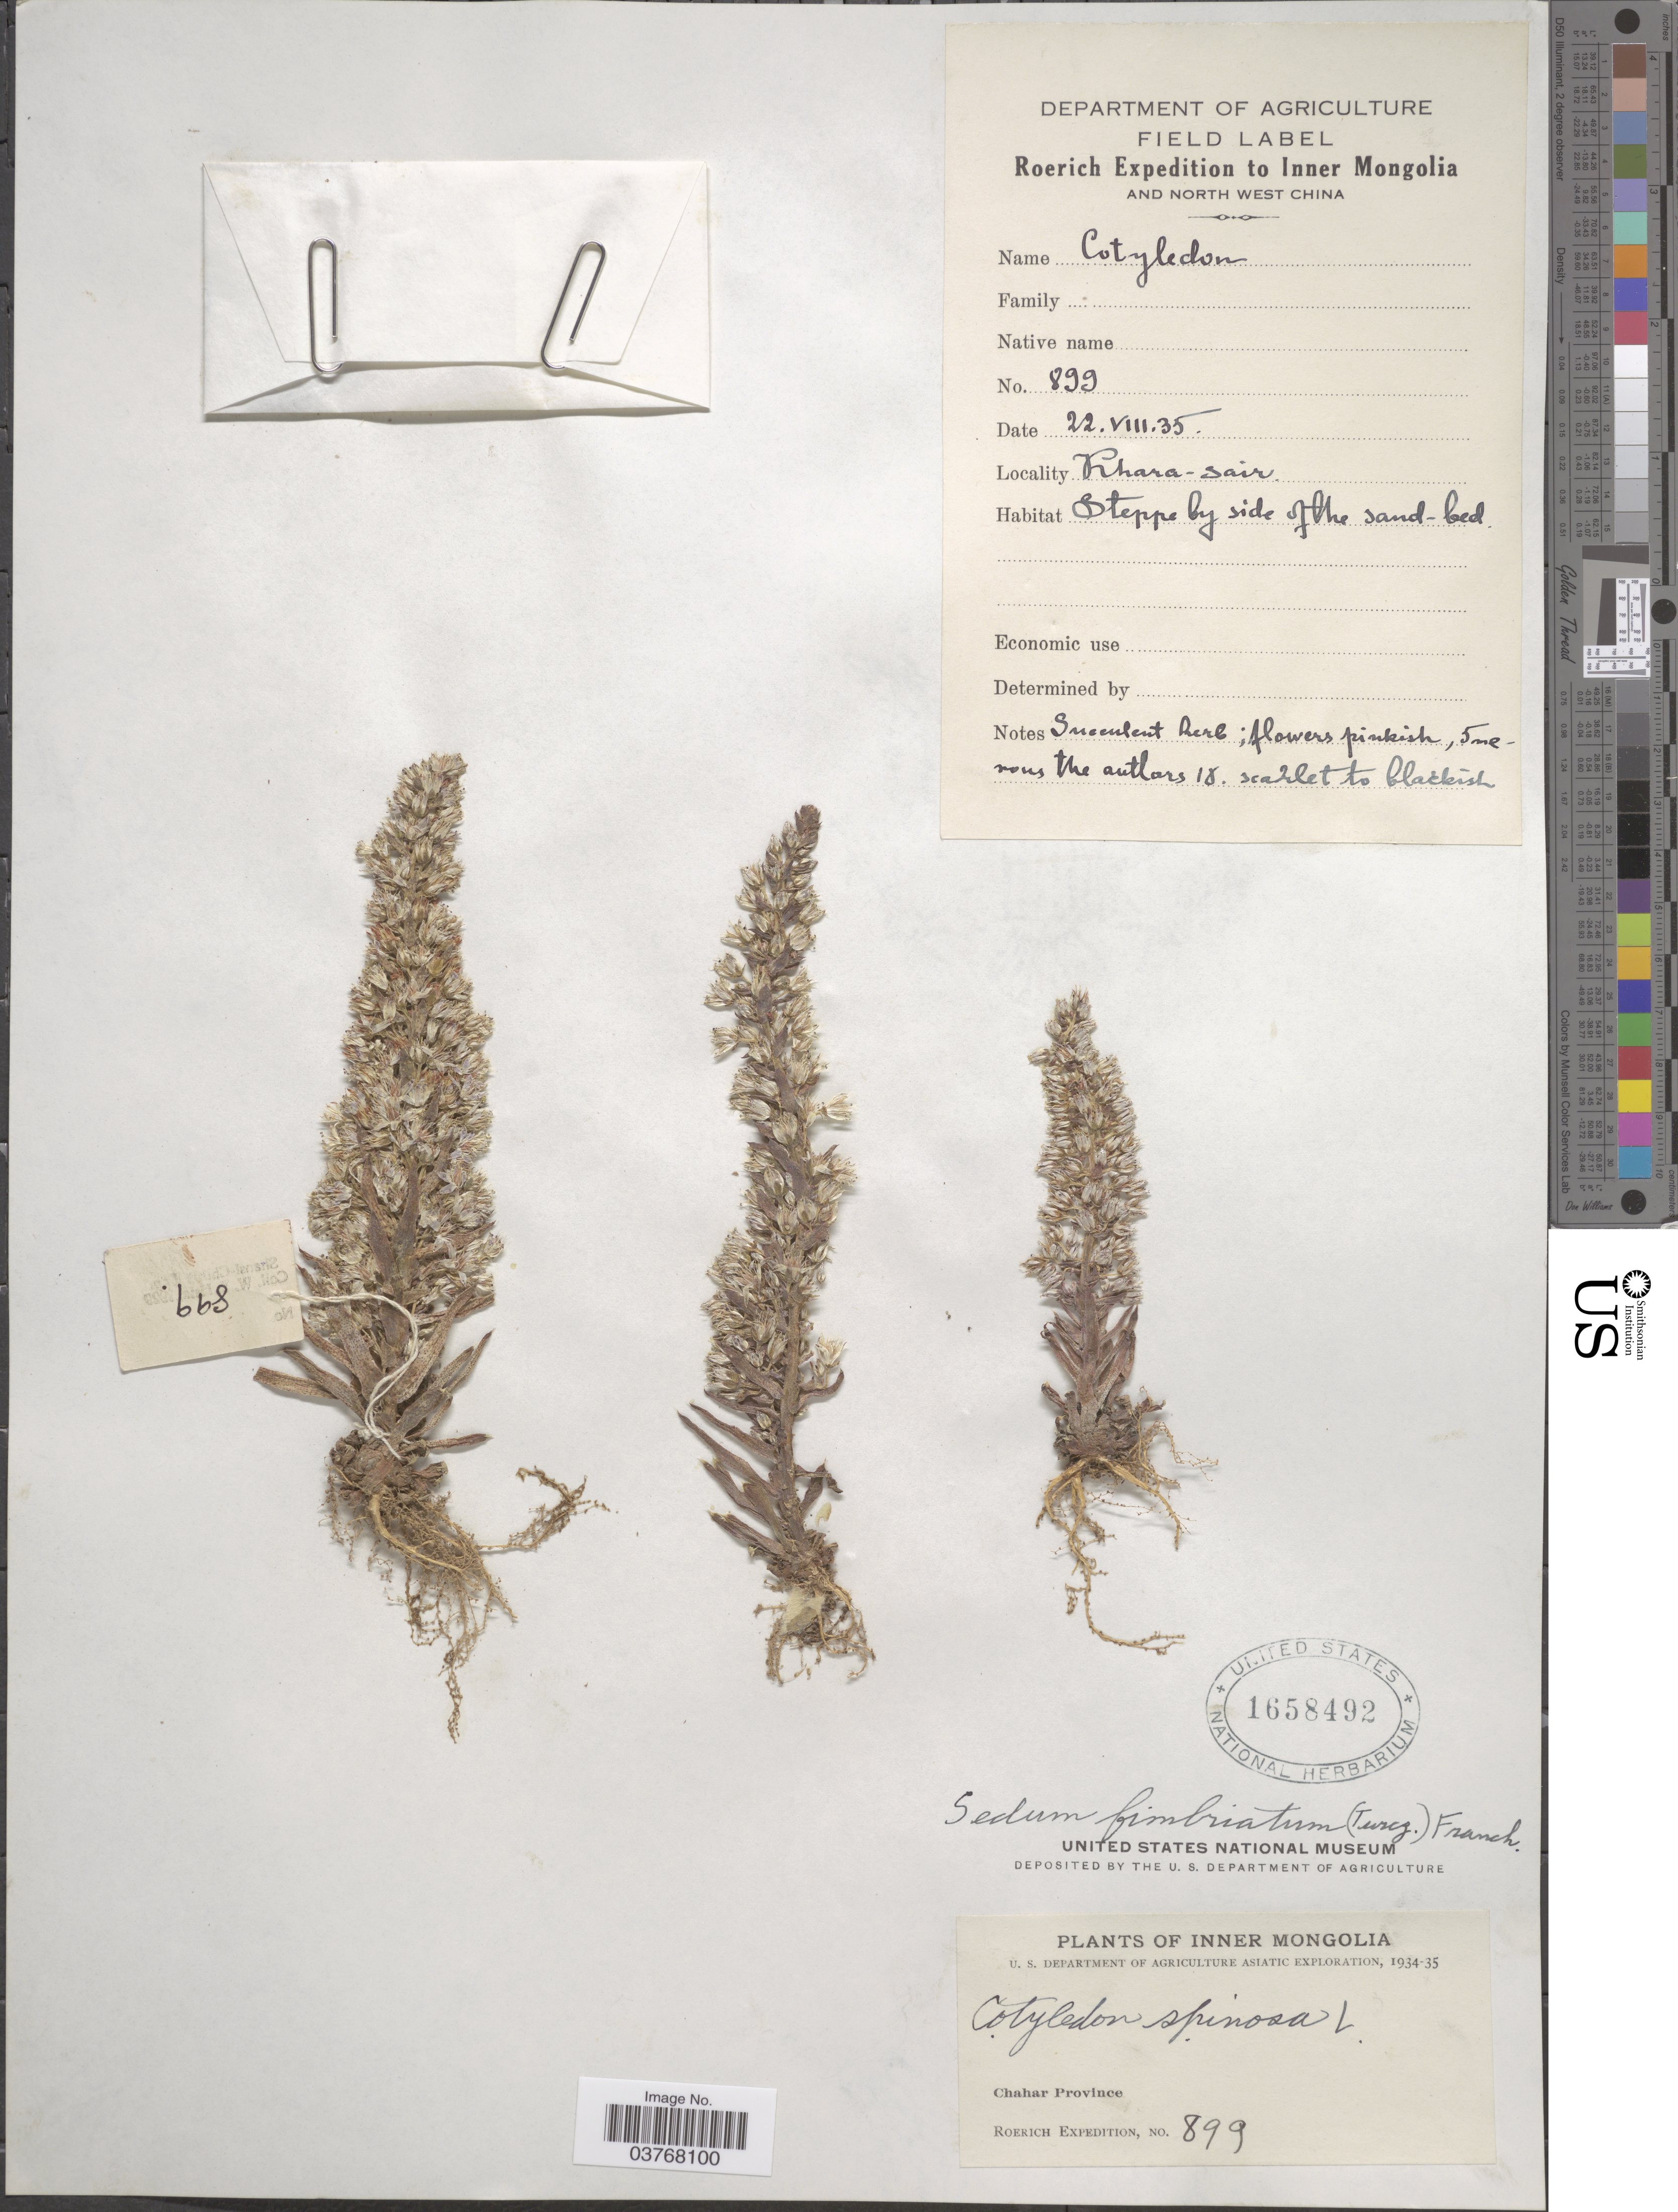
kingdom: Plantae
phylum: Tracheophyta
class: Magnoliopsida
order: Saxifragales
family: Crassulaceae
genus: Orostachys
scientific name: Orostachys fimbriata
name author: (Turcz.) A. Berger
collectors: Roerich Expedition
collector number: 899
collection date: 1935-08-22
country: China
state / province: Nei Monggol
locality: Inner Mongolia. Chahar Province. Khara-sair.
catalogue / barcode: US 1658492